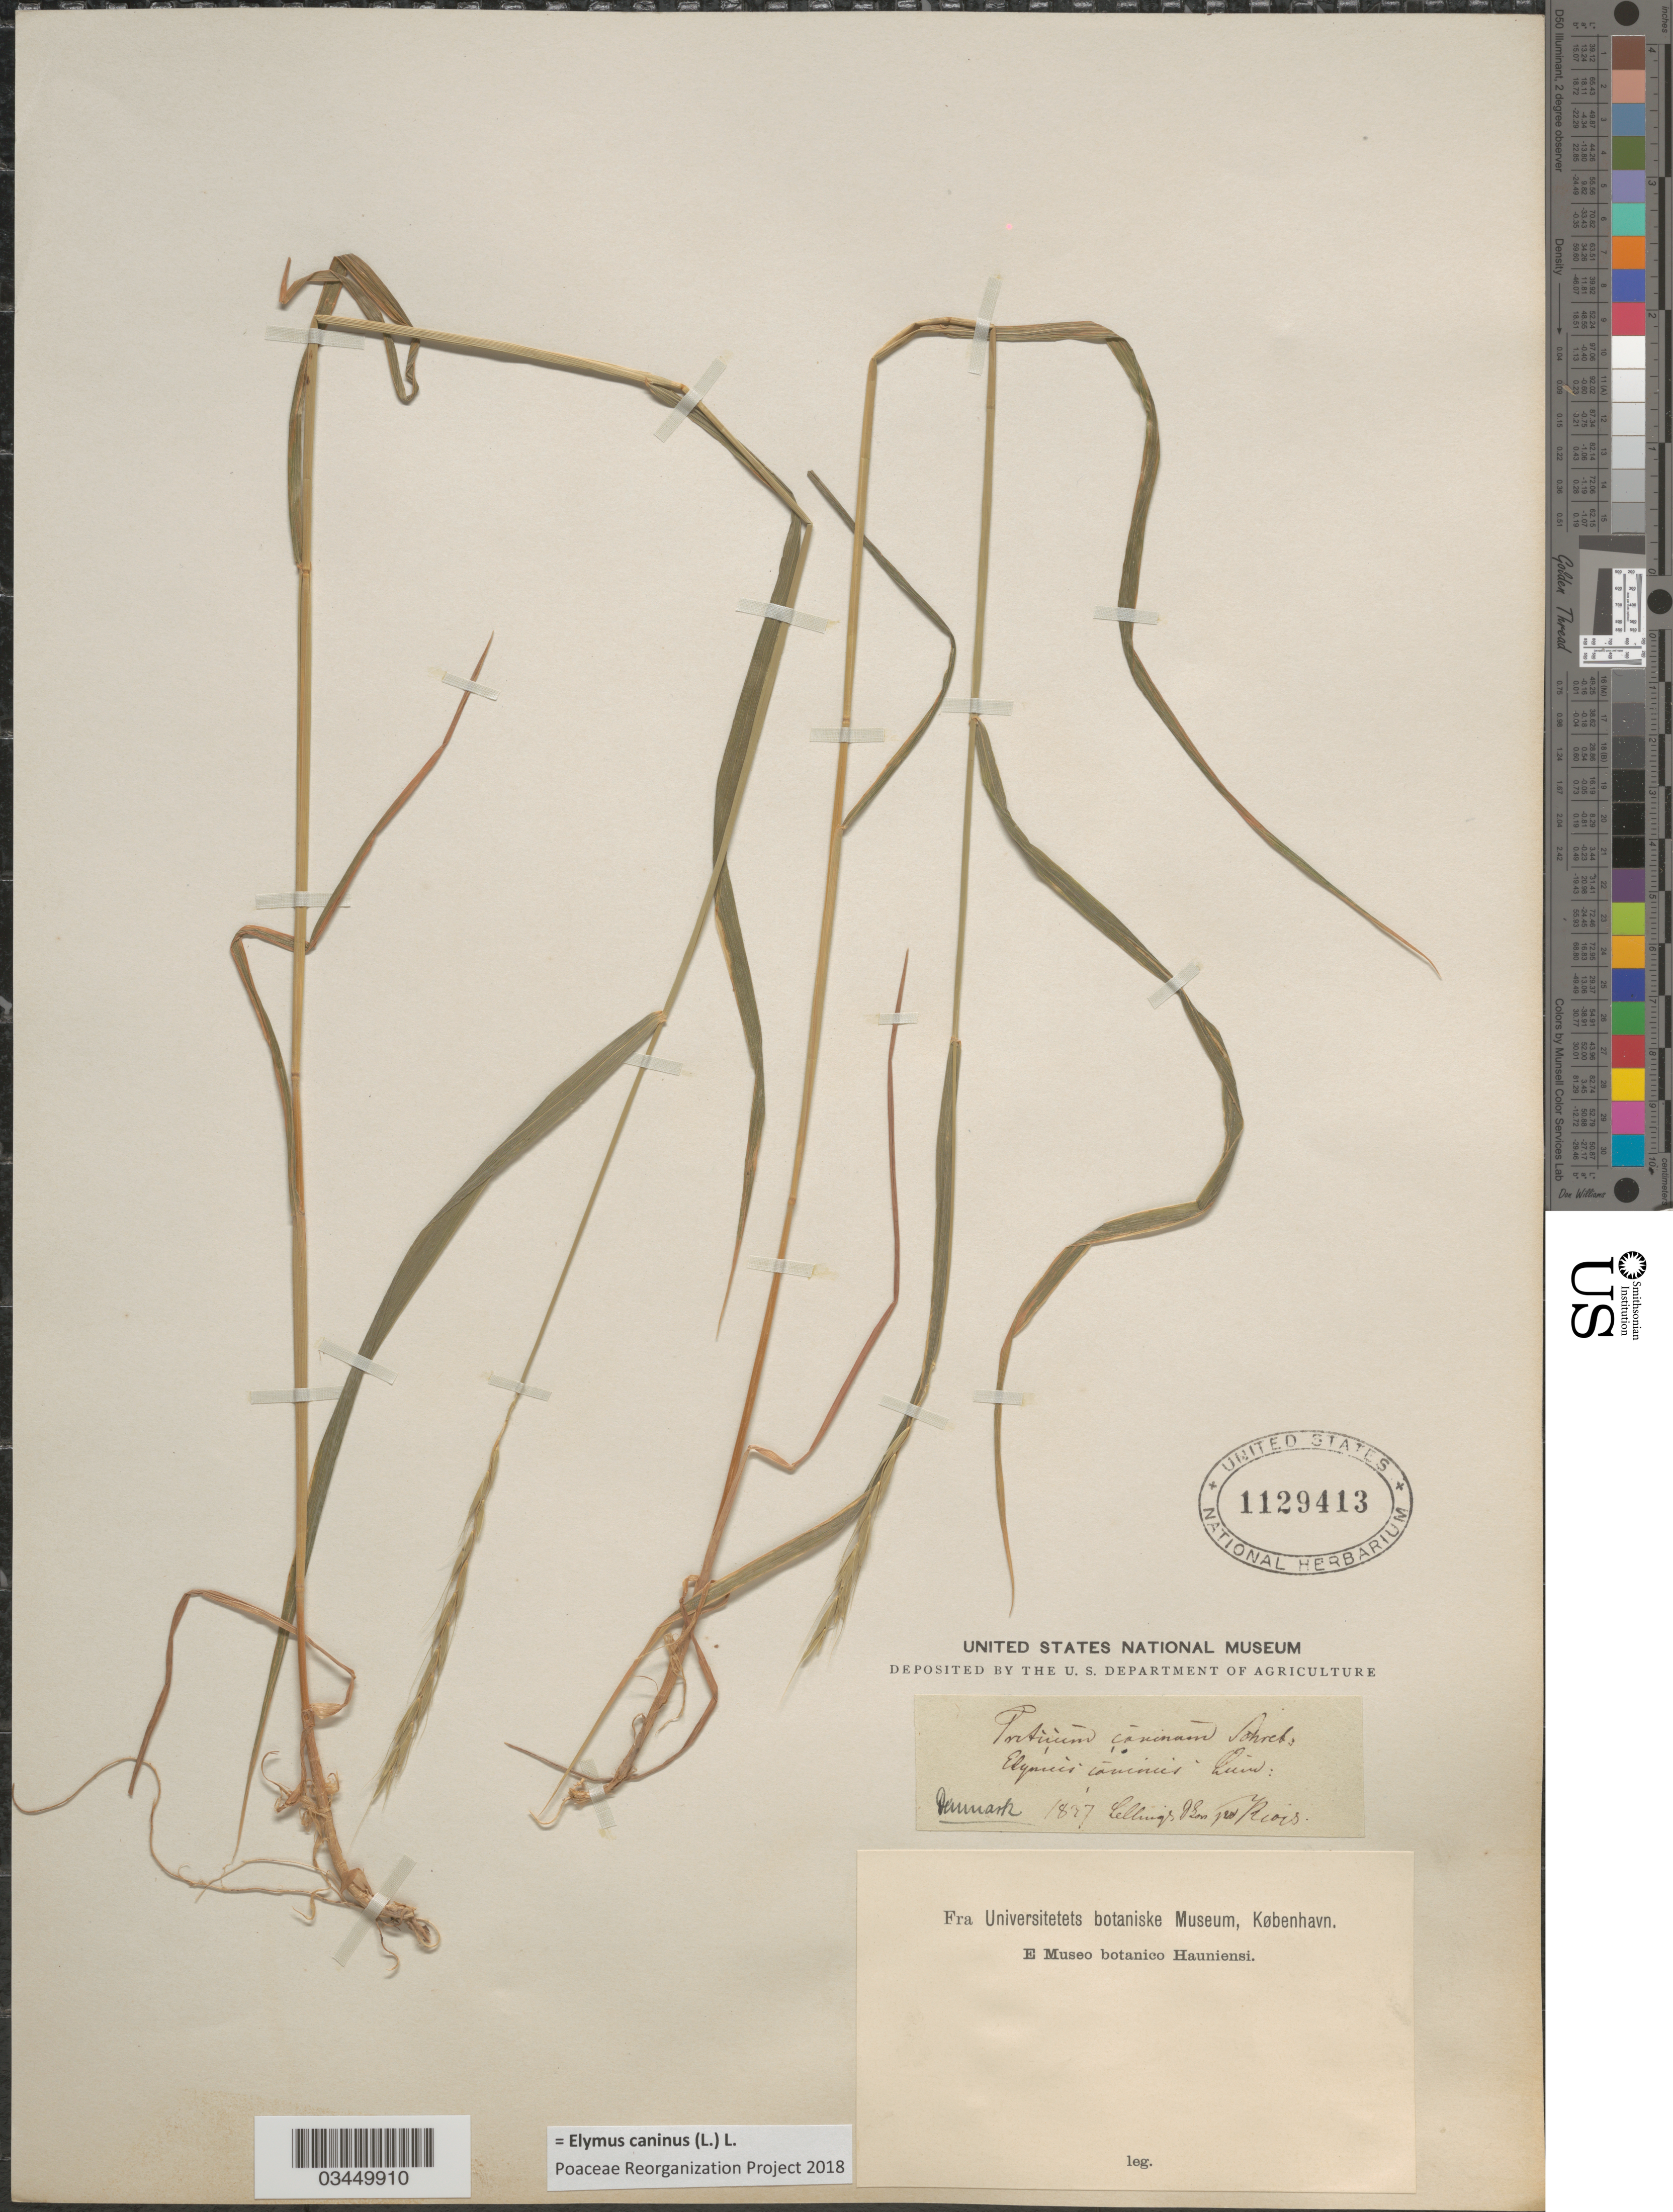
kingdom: Plantae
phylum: Tracheophyta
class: Liliopsida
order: Poales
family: Poaceae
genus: Elymus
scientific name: Elymus caninus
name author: (L.) L.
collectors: Museo Botanico Hauniense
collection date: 1837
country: Denmark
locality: Cellings Hon pr. Riojs. [interpreted]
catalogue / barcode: US 1129413